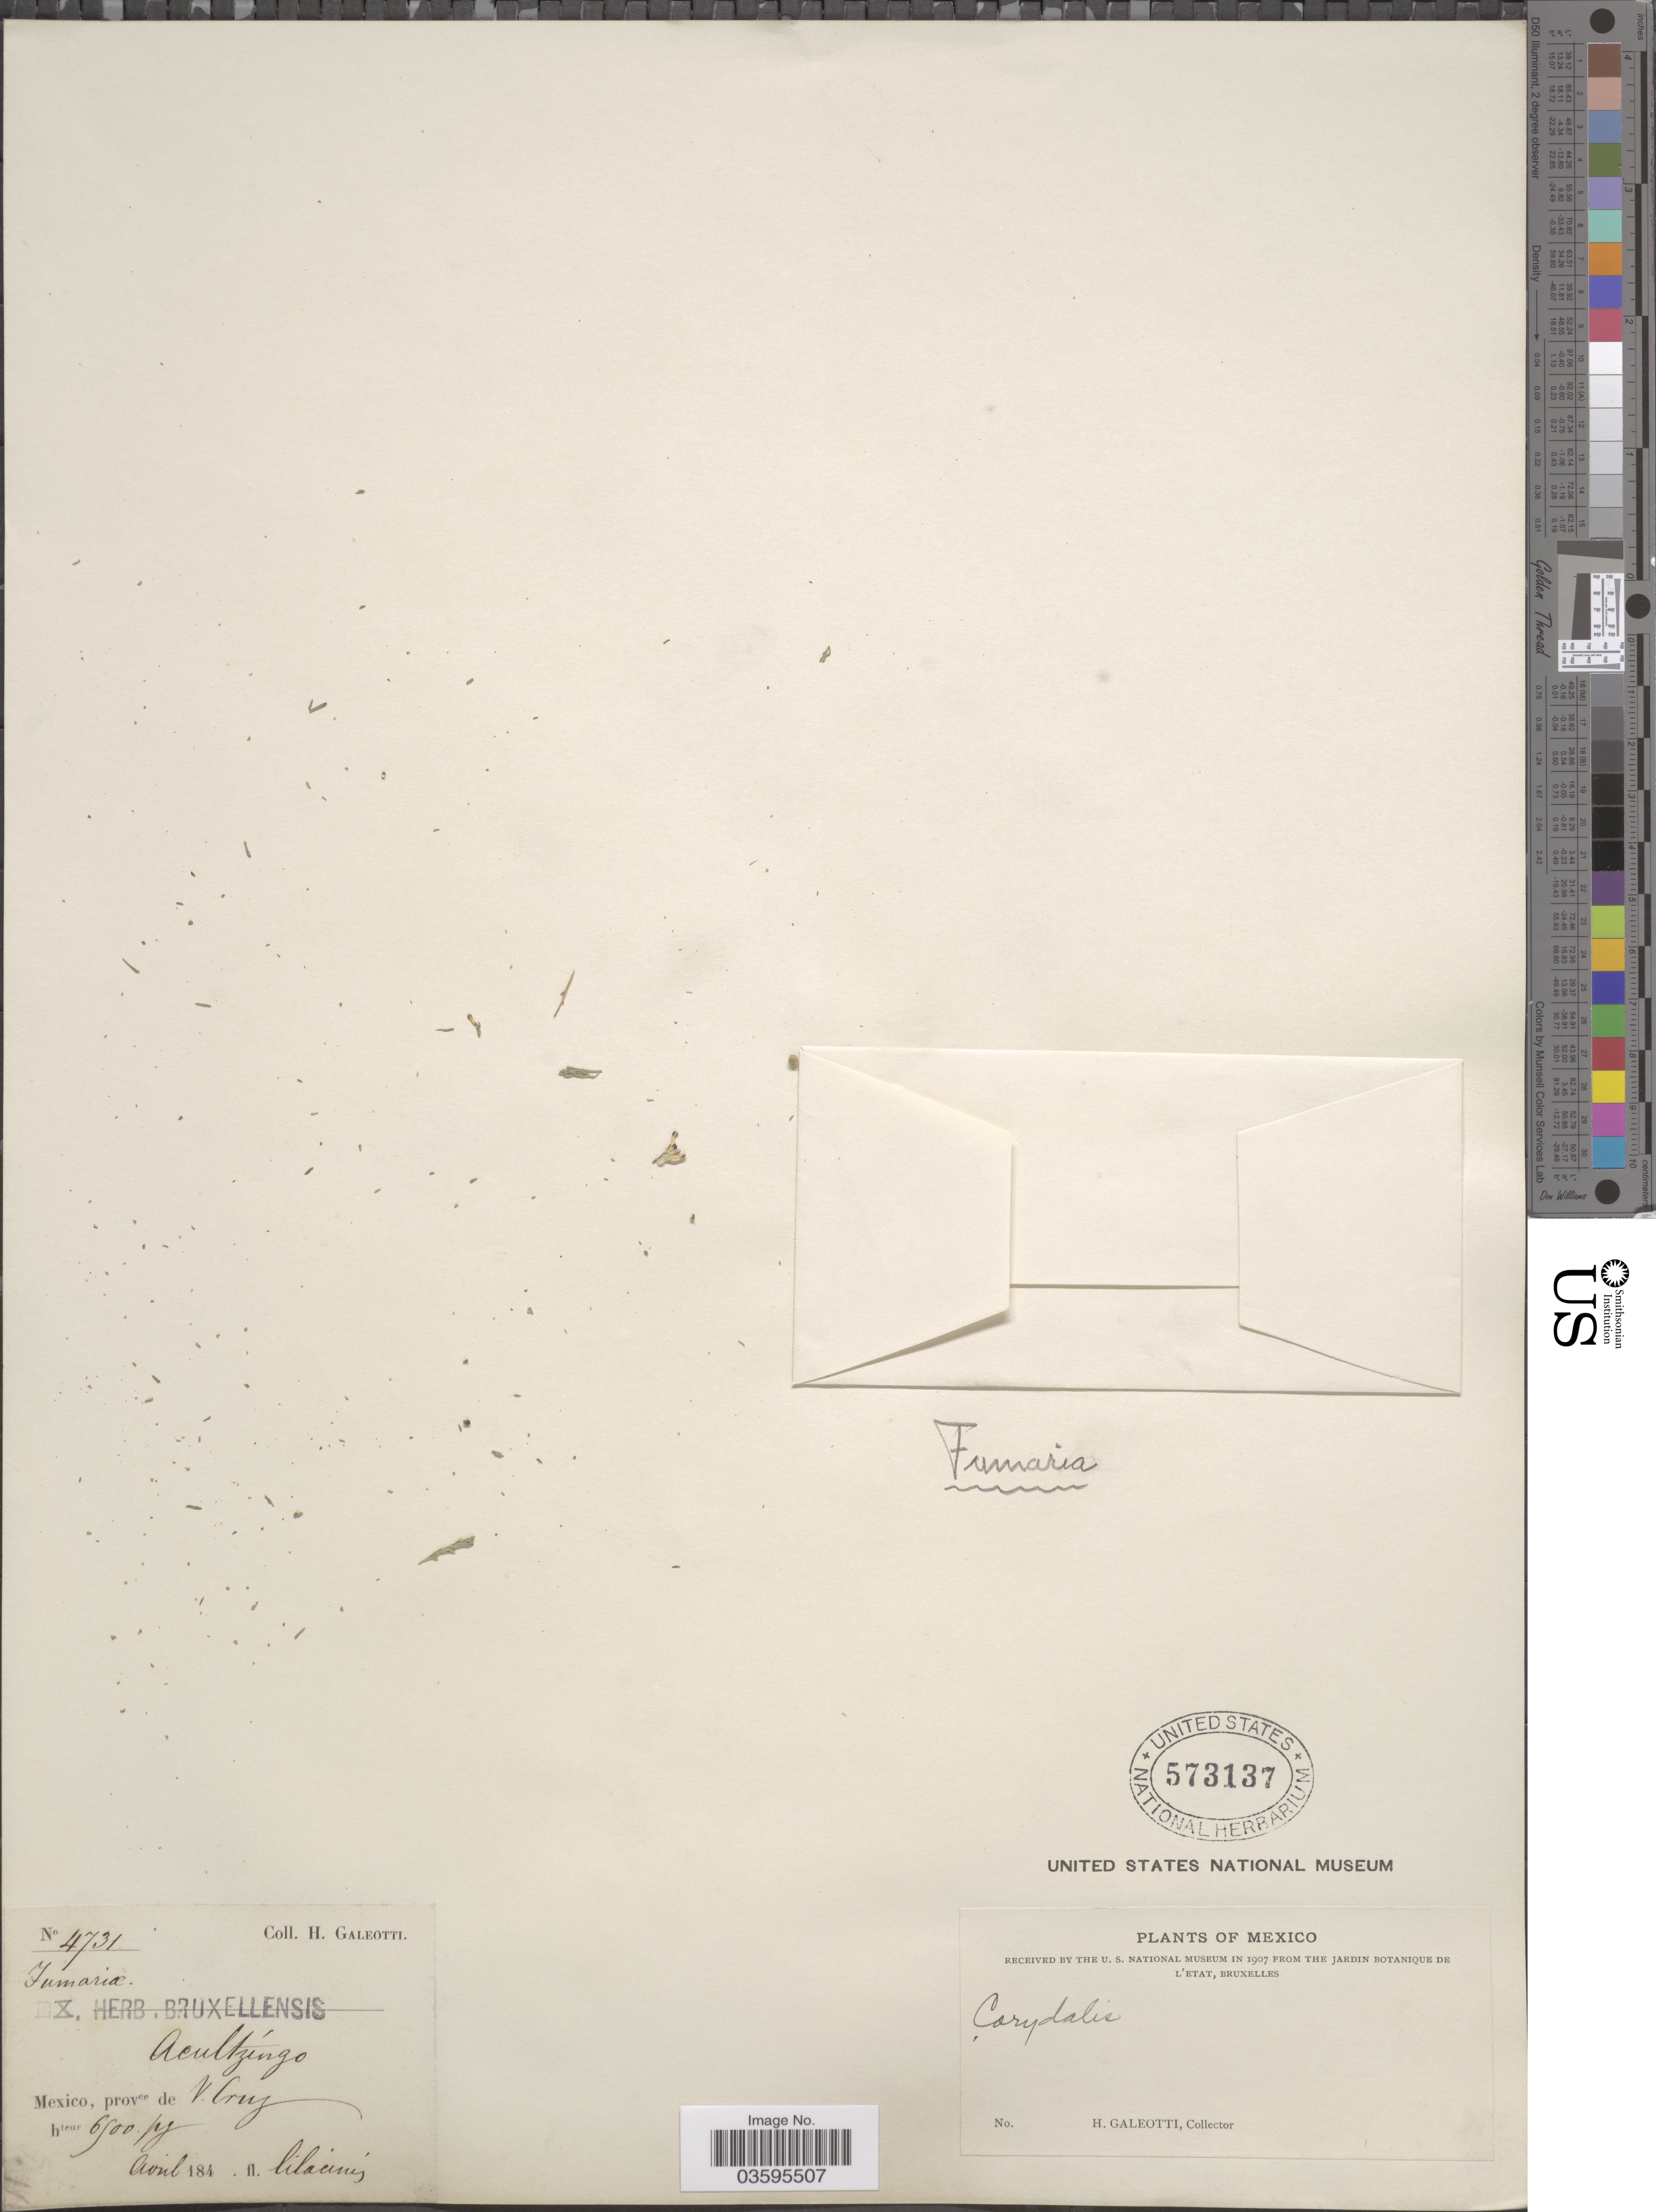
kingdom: Plantae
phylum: Tracheophyta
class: Magnoliopsida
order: Ranunculales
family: Papaveraceae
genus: Fumaria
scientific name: Fumaria sp.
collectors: H. G. Galeotti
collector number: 4731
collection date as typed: Avril 184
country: Mexico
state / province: Veracruz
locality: Acultzingo. Provce de V. Cruz.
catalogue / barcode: US 573137